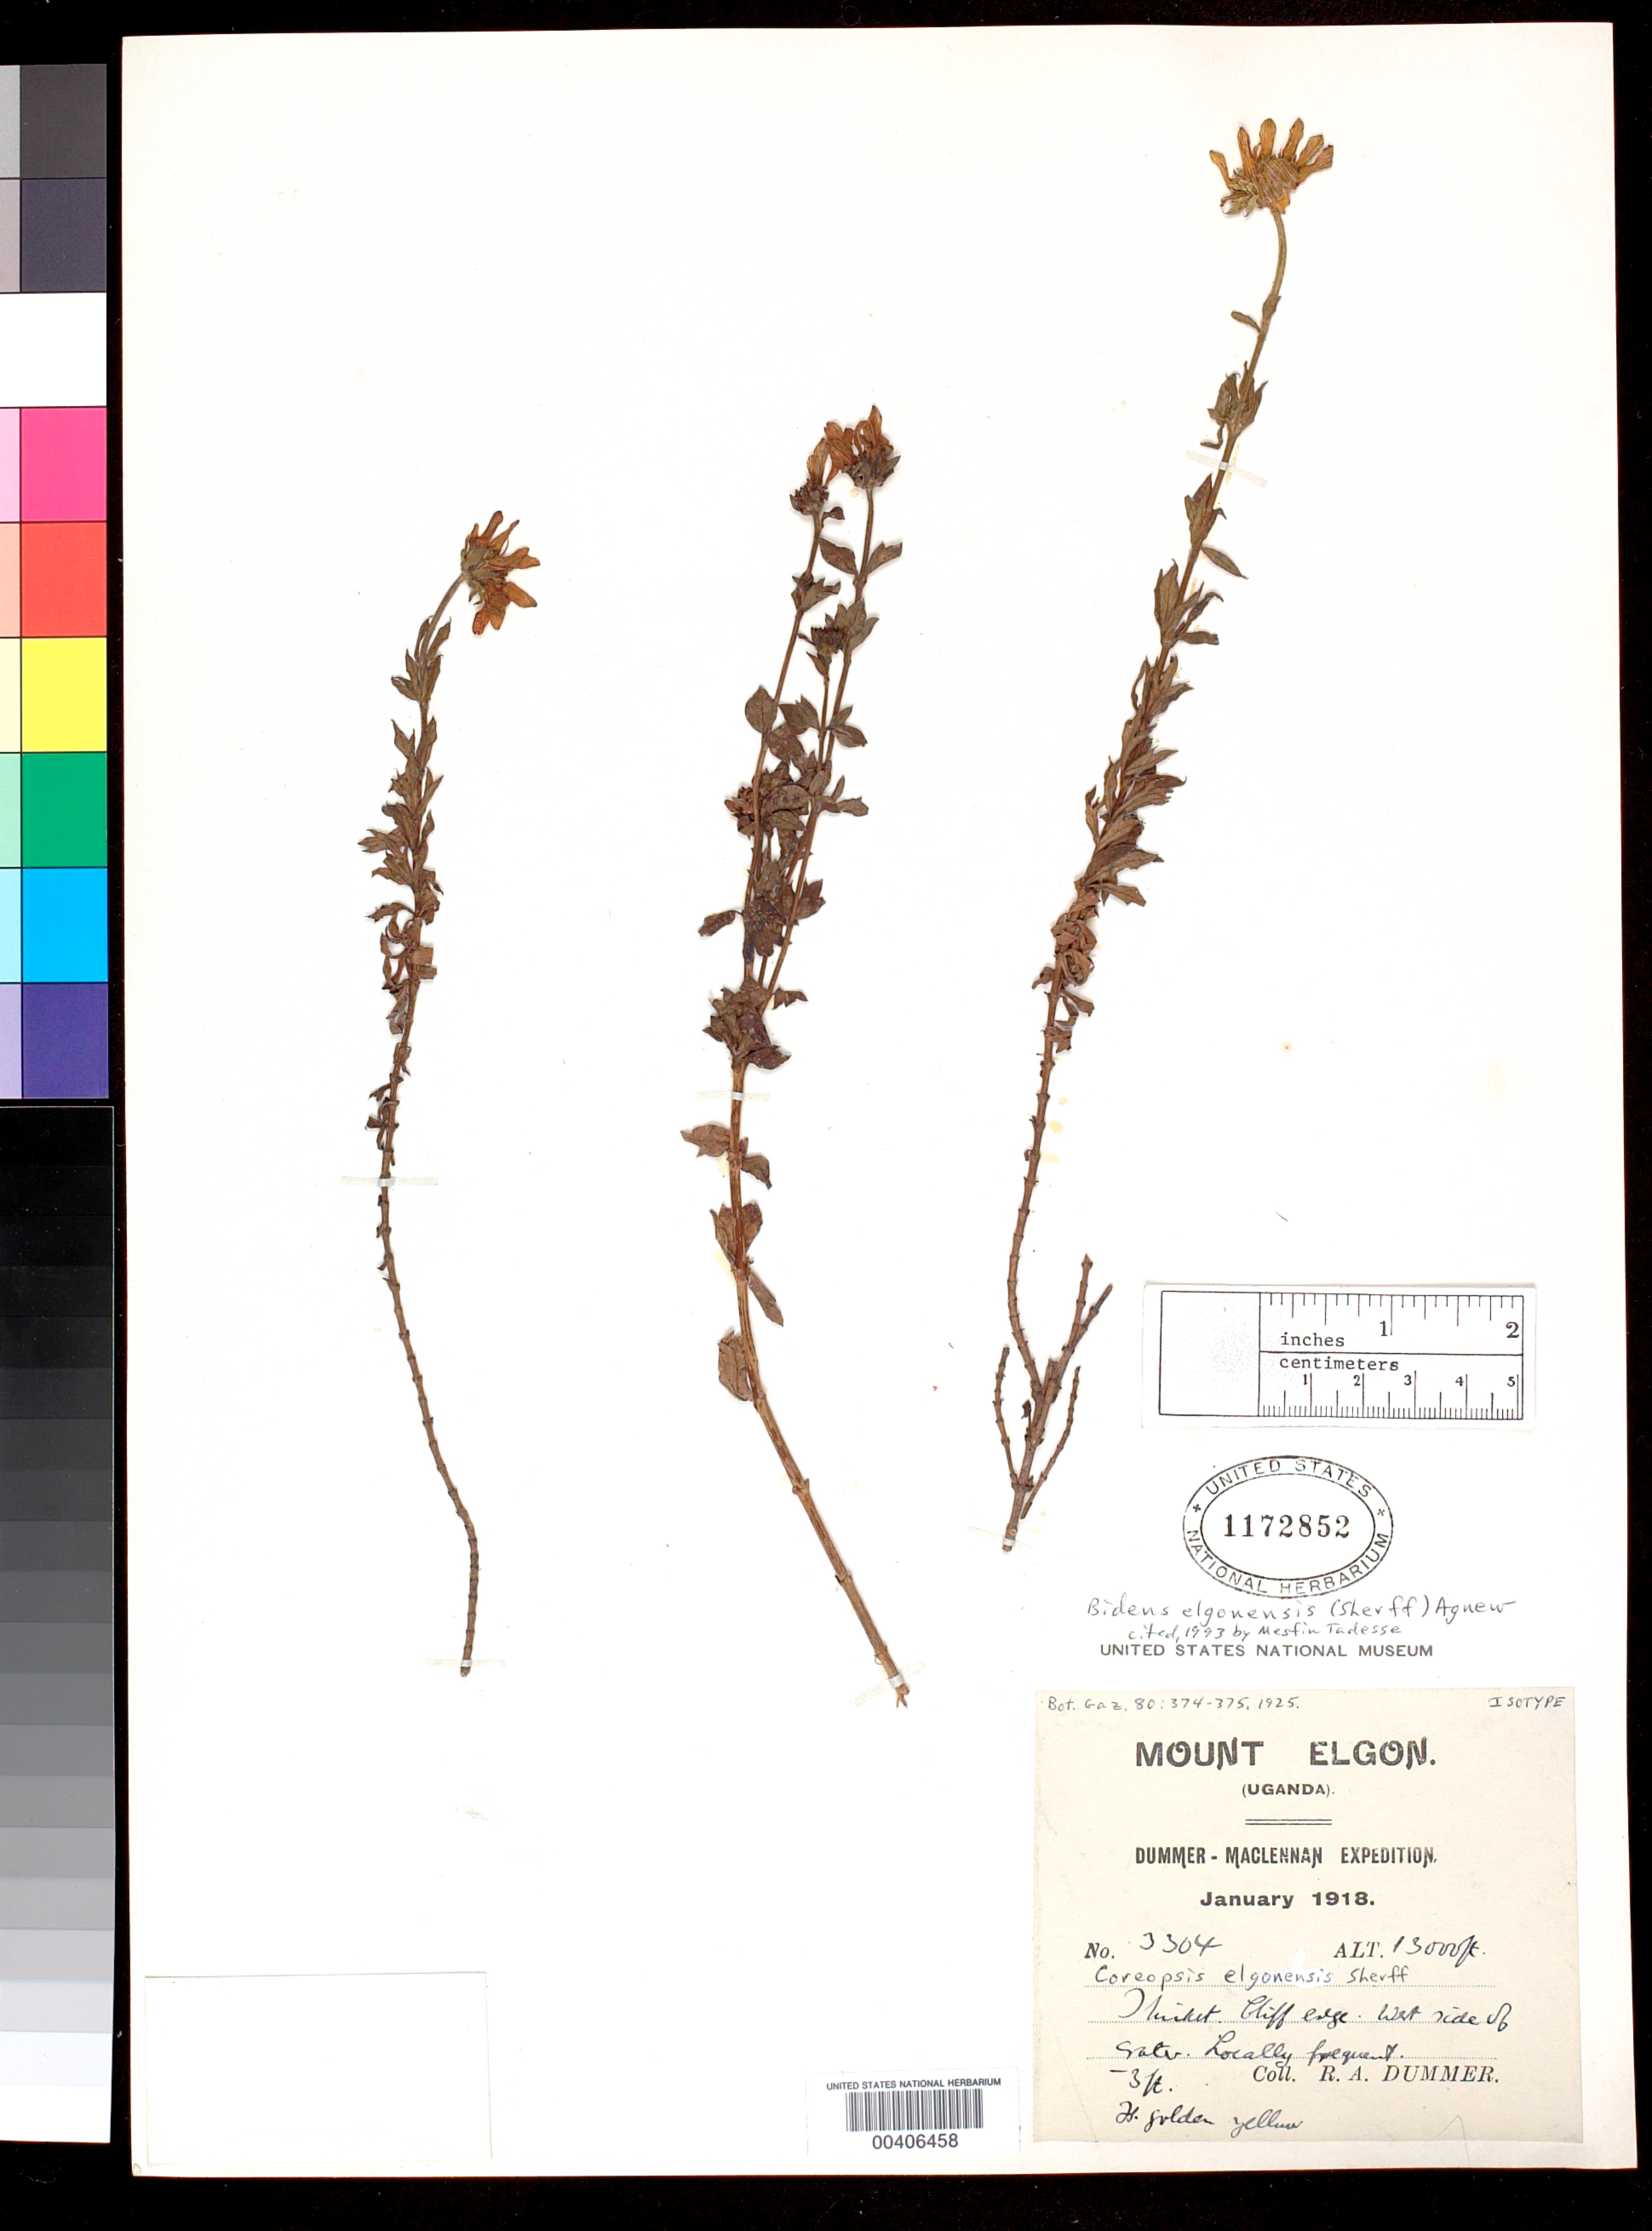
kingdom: Plantae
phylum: Tracheophyta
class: Magnoliopsida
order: Asterales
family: Asteraceae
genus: Coreopsis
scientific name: Coreopsis elgonensis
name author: Sherff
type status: Isotype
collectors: R. Dümmer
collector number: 3304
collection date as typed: Jan 1918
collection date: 1918-01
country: Uganda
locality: Mount Elgon.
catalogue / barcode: US 1172852